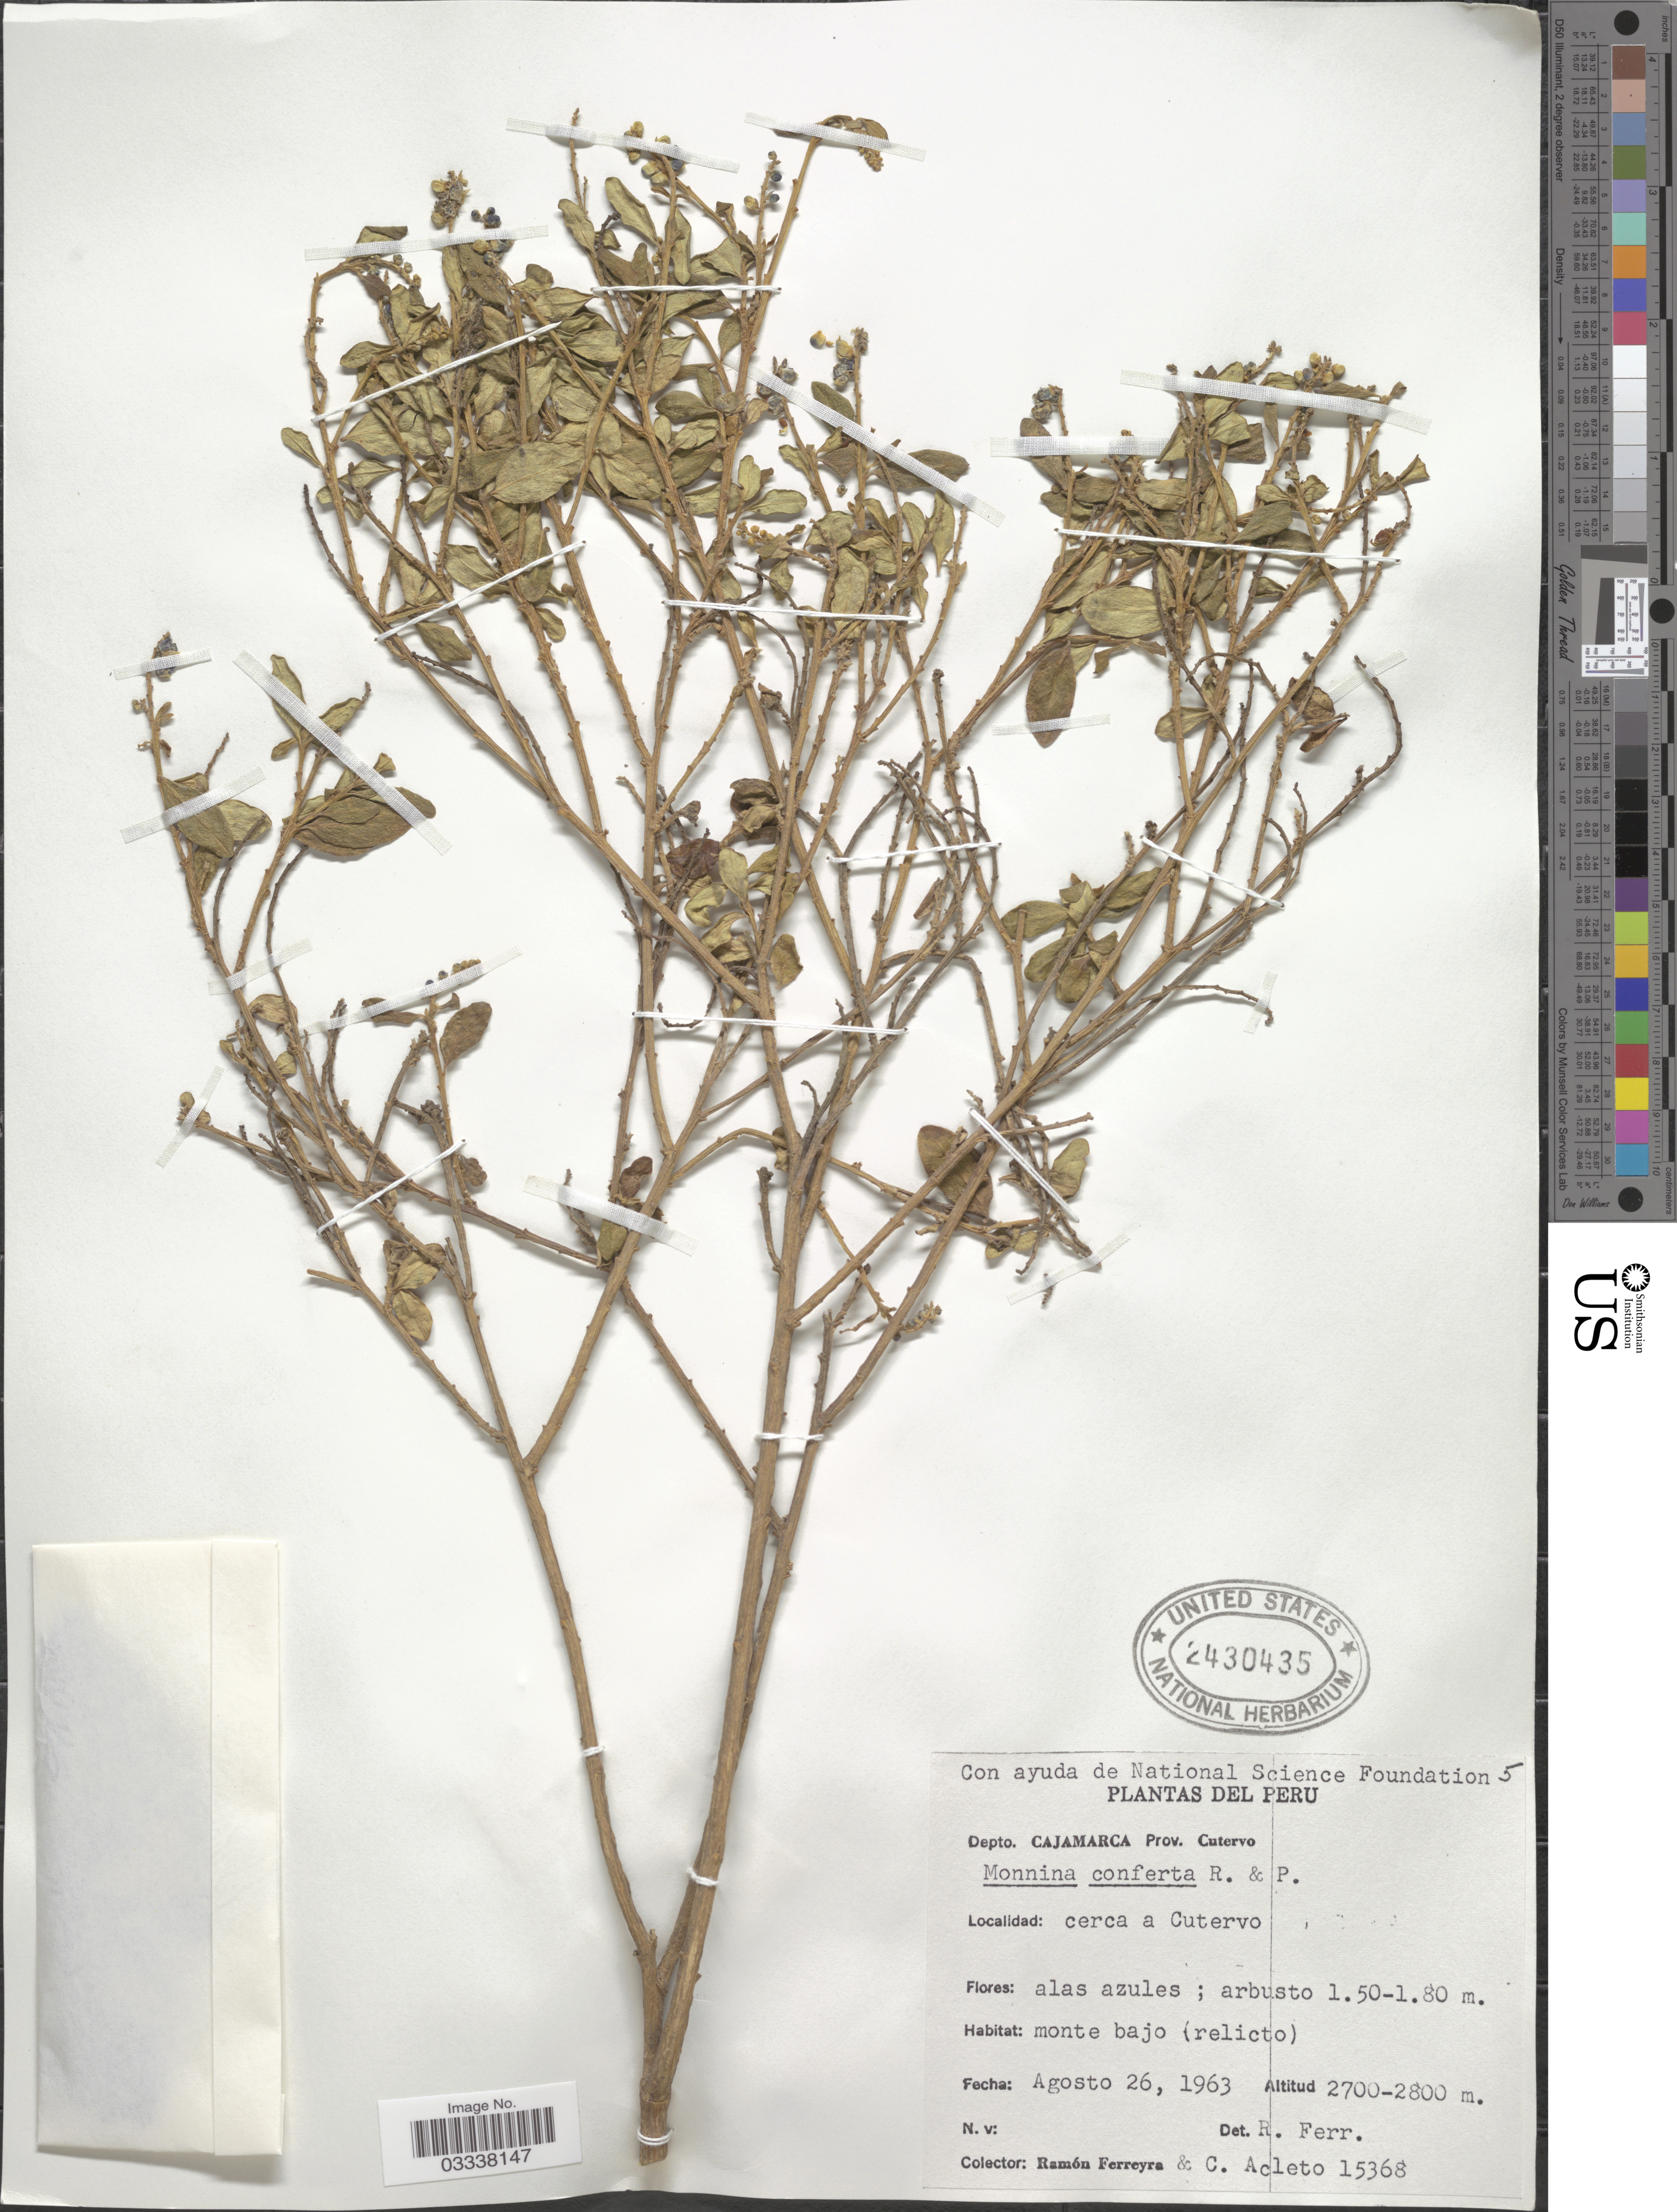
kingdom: Plantae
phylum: Tracheophyta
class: Magnoliopsida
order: Fabales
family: Polygalaceae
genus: Monnina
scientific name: Monnina conferta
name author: Ruiz & Pav.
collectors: R. A. Ferreyra & C. Acleto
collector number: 15368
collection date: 1963-08-26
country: Peru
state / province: Cajamarca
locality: Depto. Cajamarca Prov. Cutervo, cerca a Cutervo.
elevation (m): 2700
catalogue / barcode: US 2430435